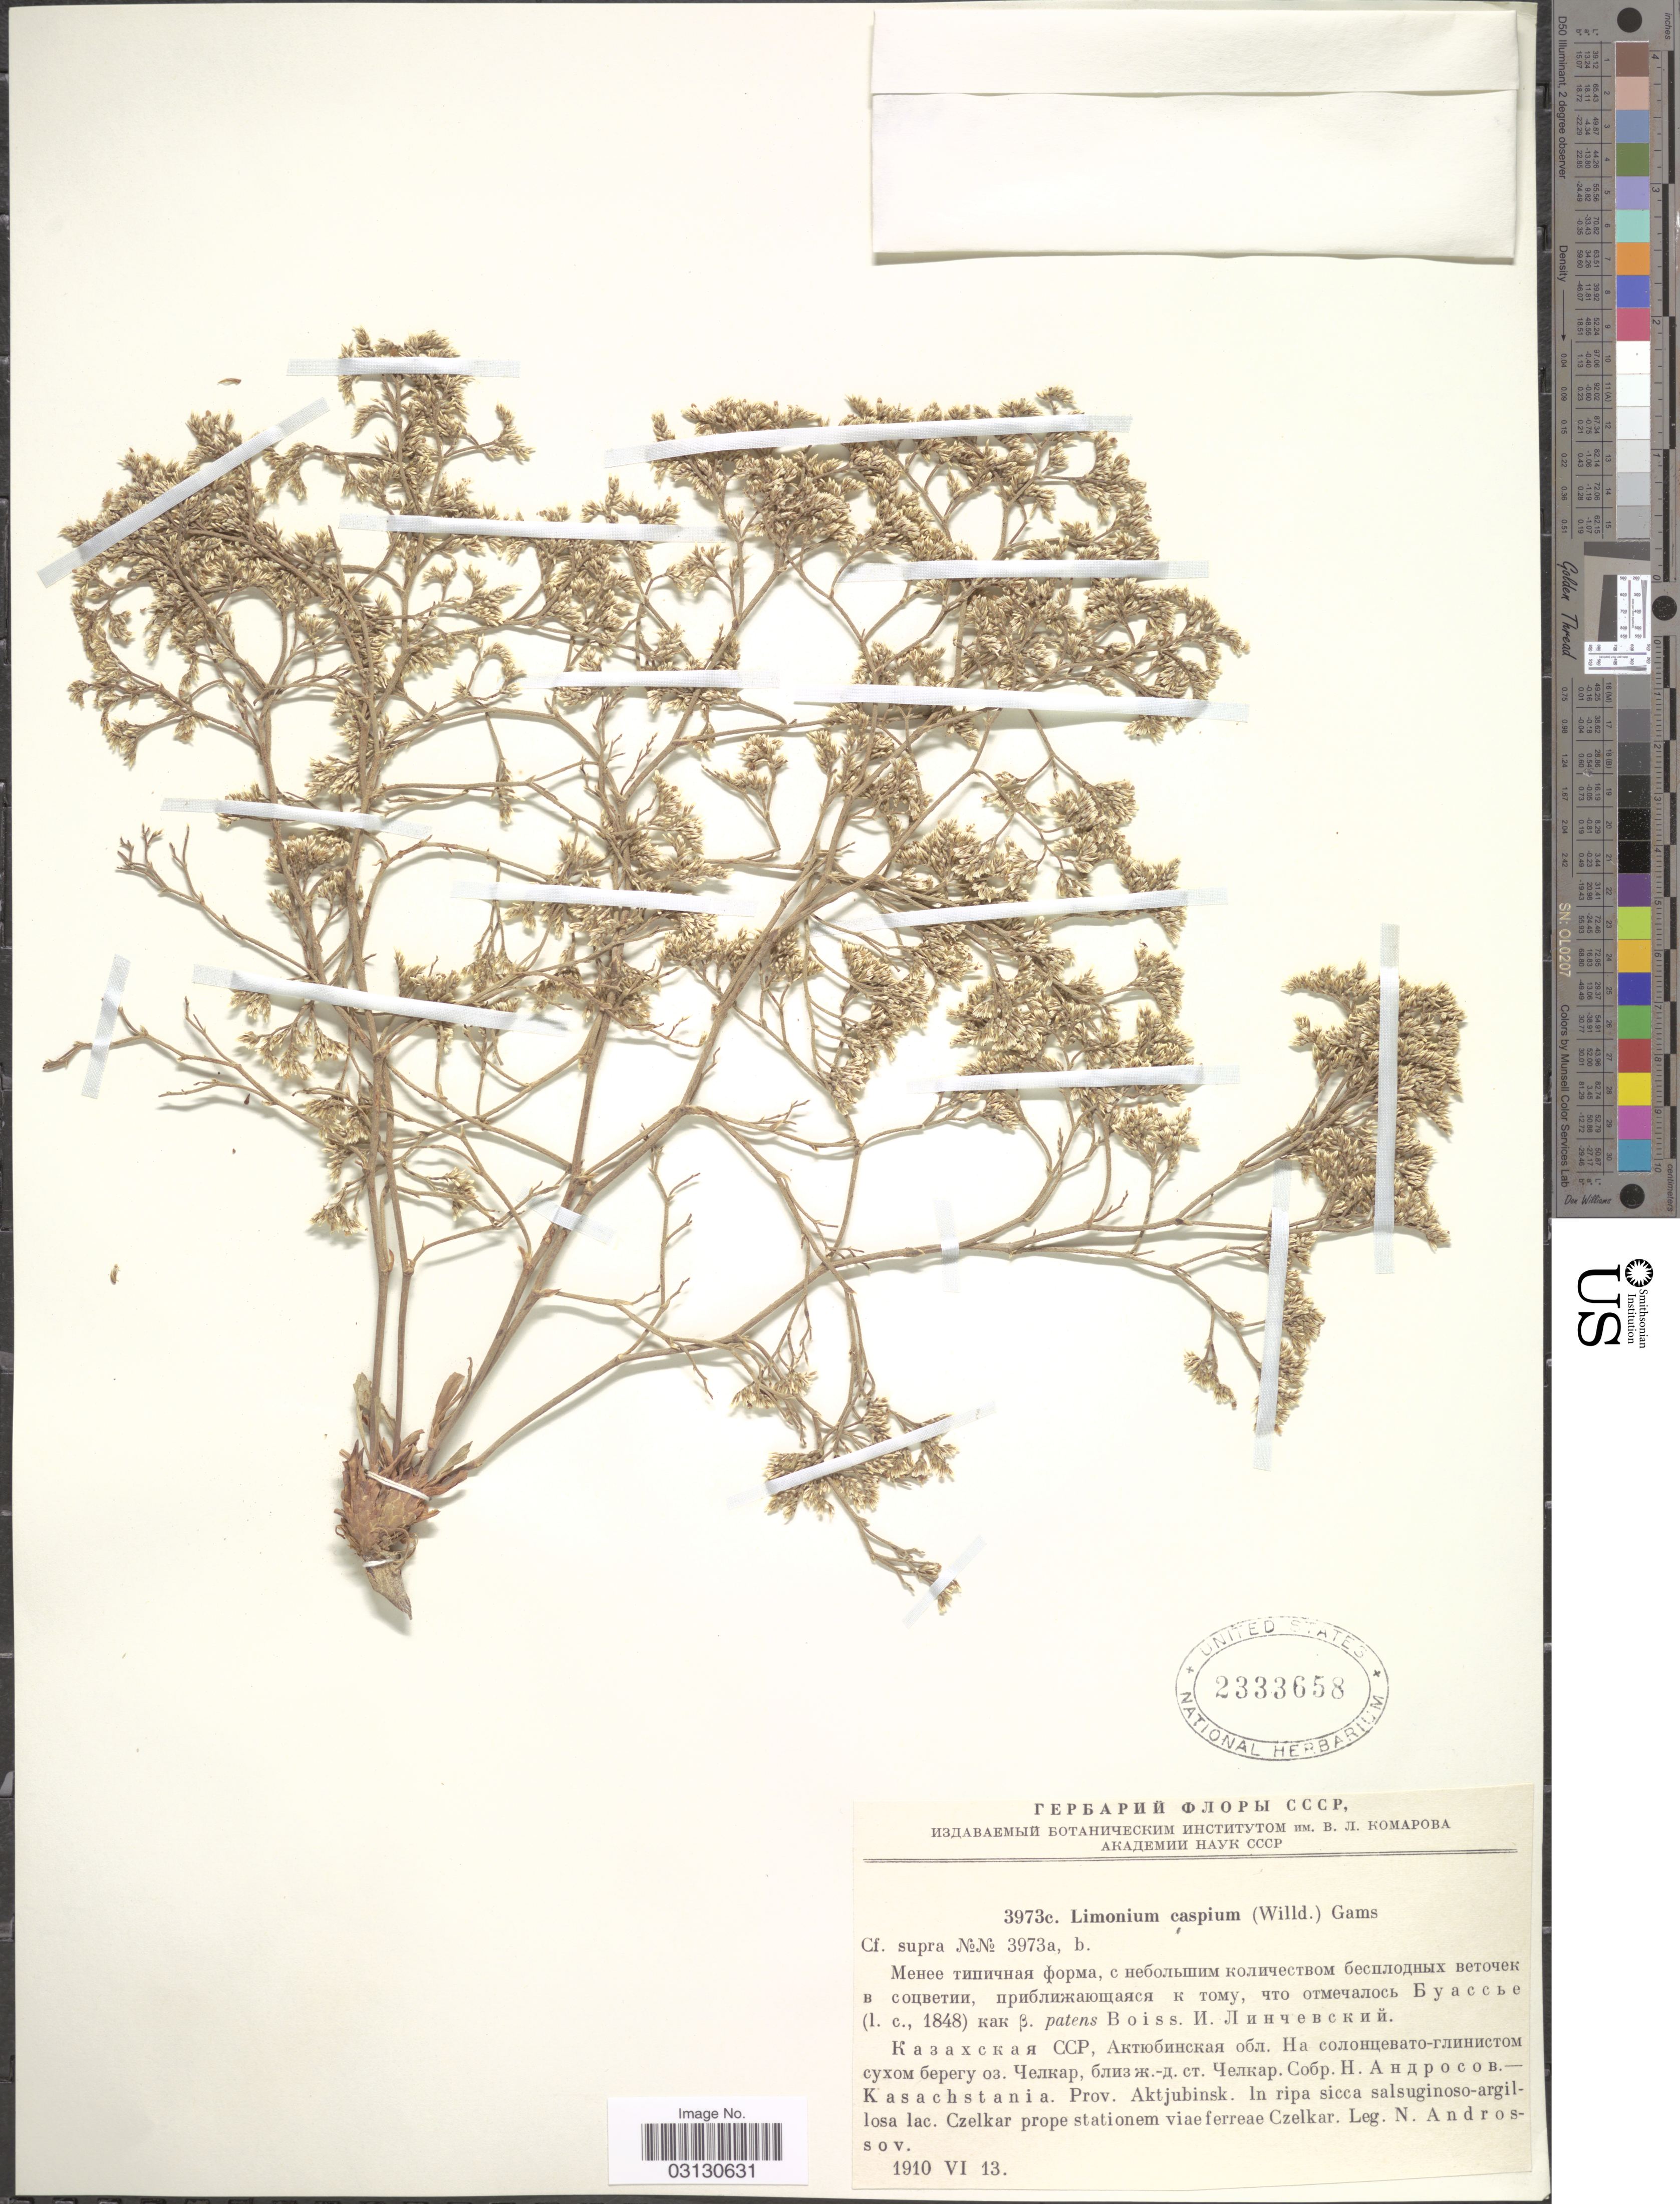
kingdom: Plantae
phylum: Tracheophyta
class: Magnoliopsida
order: Caryophyllales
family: Plumbaginaceae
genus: Limonium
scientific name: Limonium caspium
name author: (Willd.) P. Fourn.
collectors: N. Androssov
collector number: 3973c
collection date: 1910-06-13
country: Kazakhstan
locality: Kasachstania, Prov. Aktjubinsk, In ripa sicca salsuginoso-argillosa lac. Czelkar prope stationem viae ferreae Czelkar.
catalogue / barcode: US 2333658